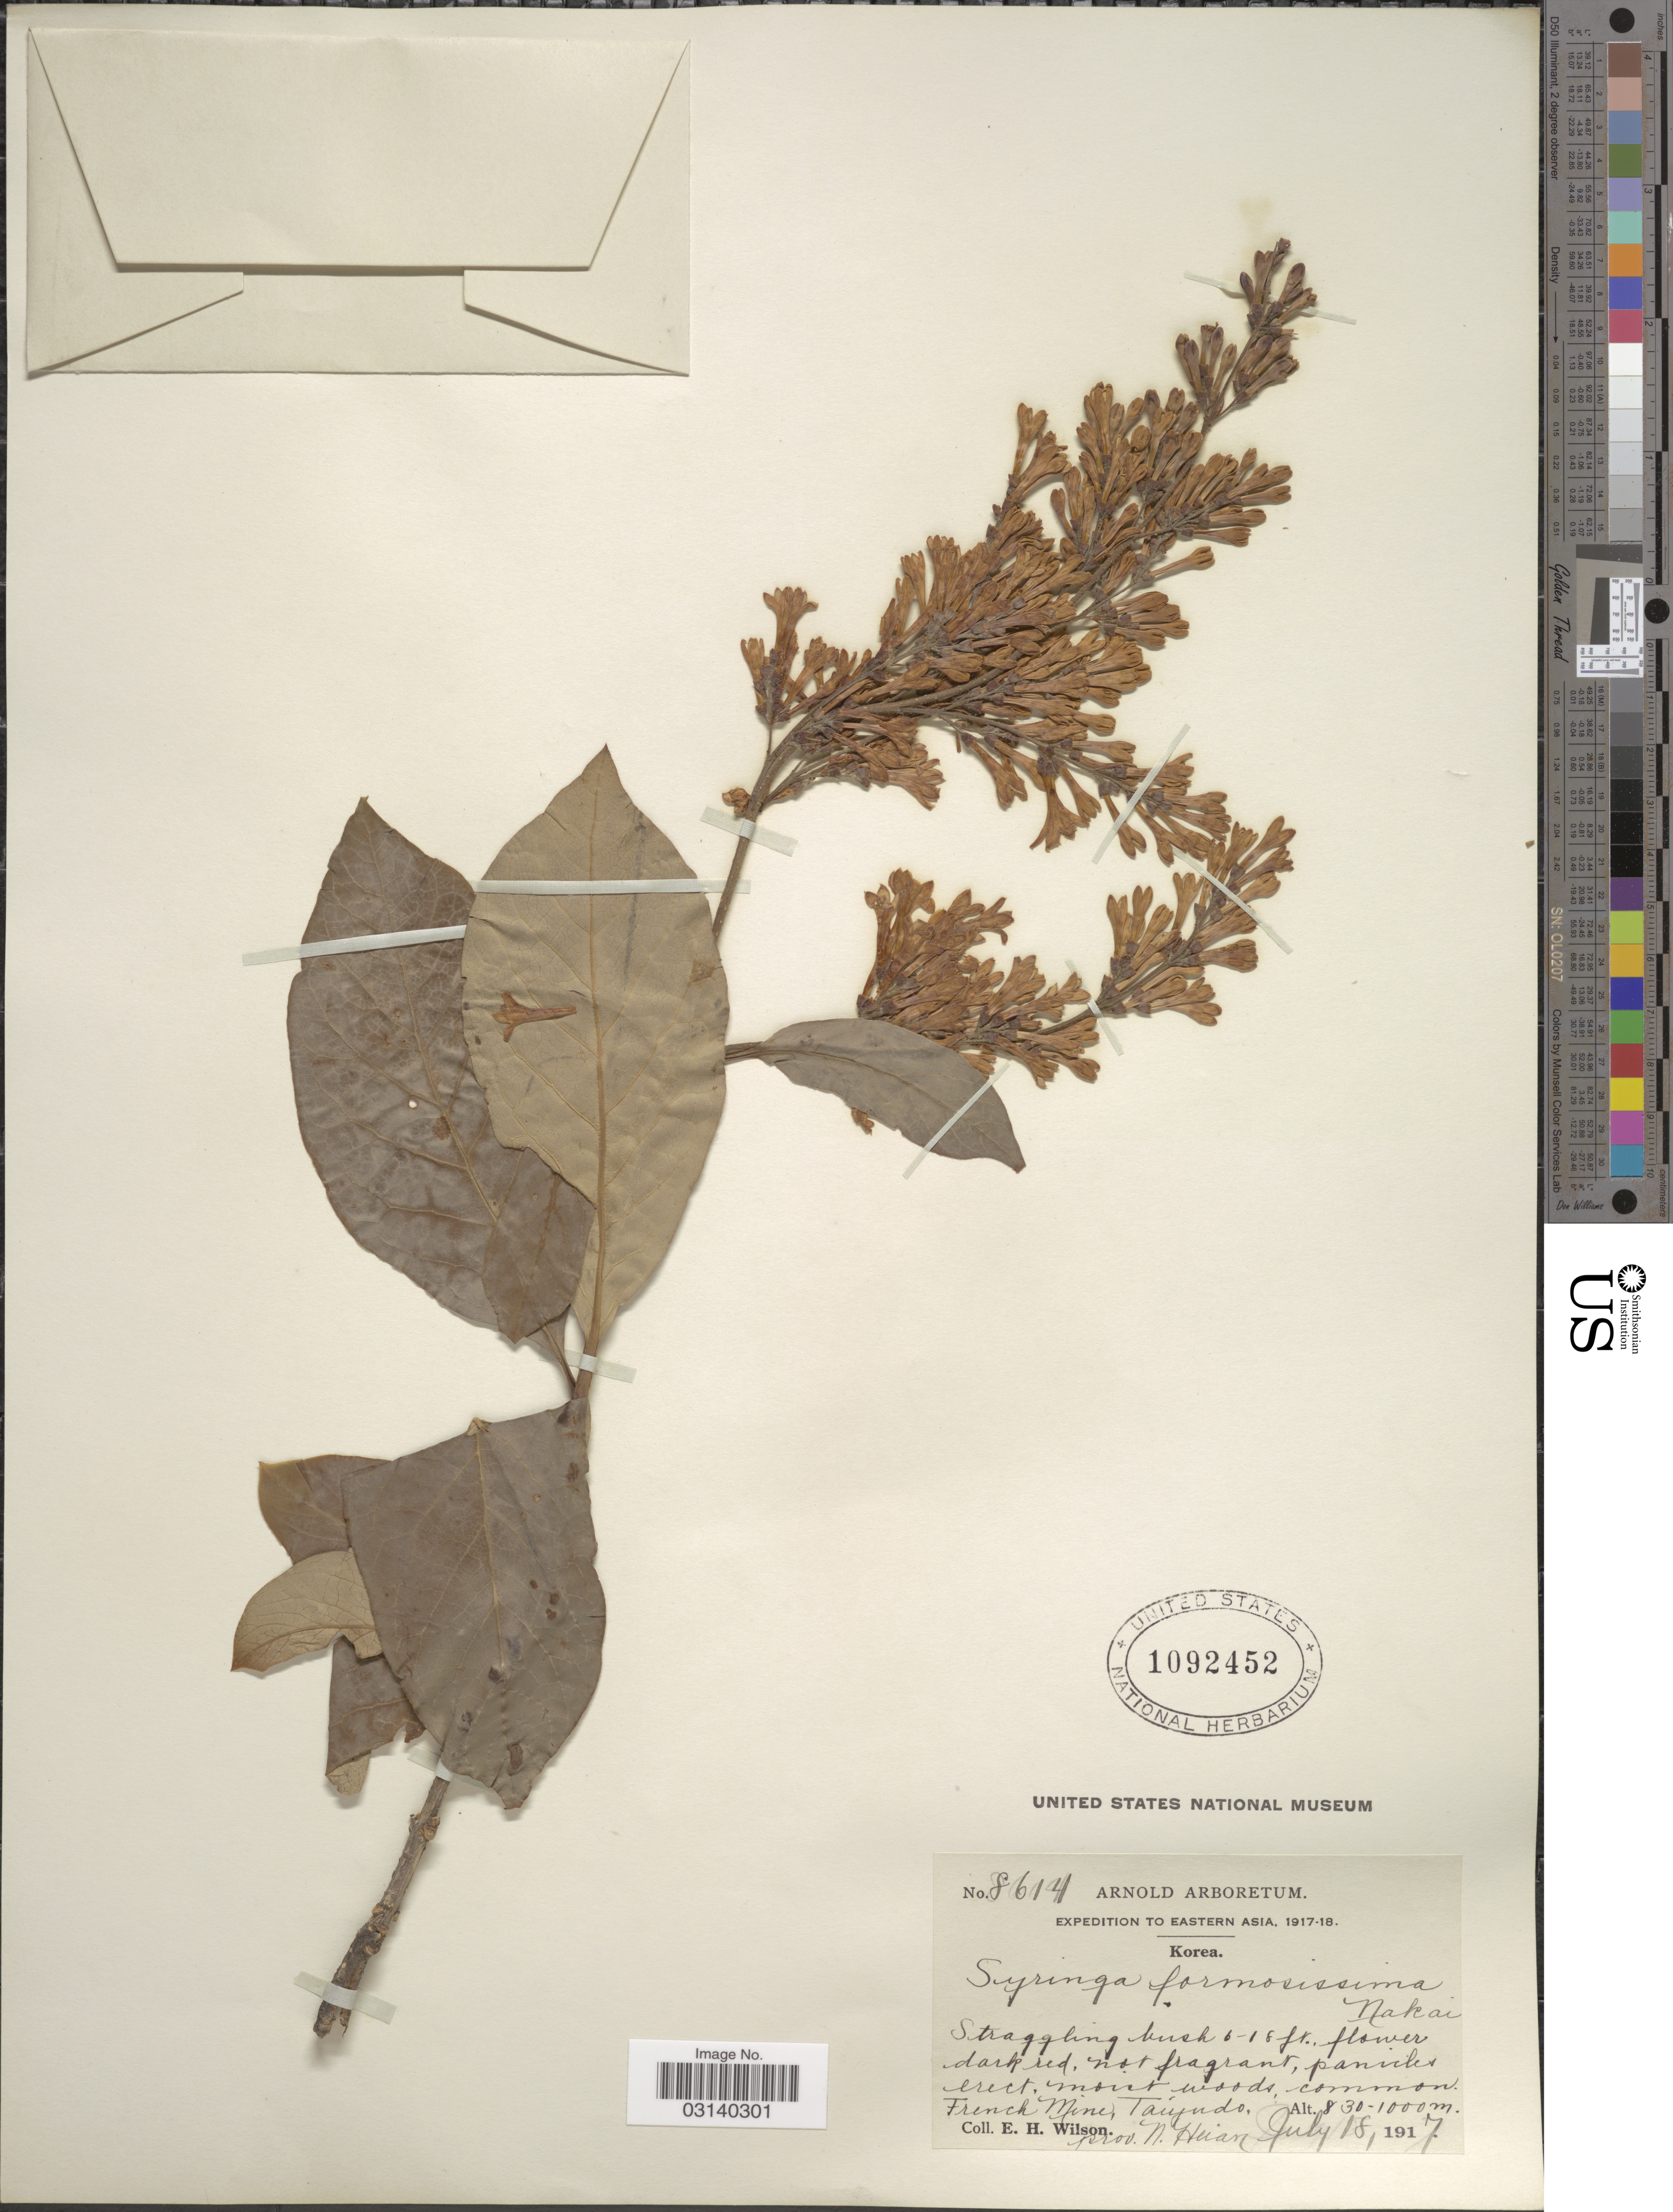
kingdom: Plantae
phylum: Tracheophyta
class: Magnoliopsida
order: Lamiales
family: Oleaceae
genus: Syringa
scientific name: Syringa wolfii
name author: C.K. Schneid.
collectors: E. Wilson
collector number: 8614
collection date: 1917-07-18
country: North Korea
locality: Eastern Asia. French Mine, Taiyudo. Prov. N. Heian.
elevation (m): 830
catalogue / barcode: US 1092452